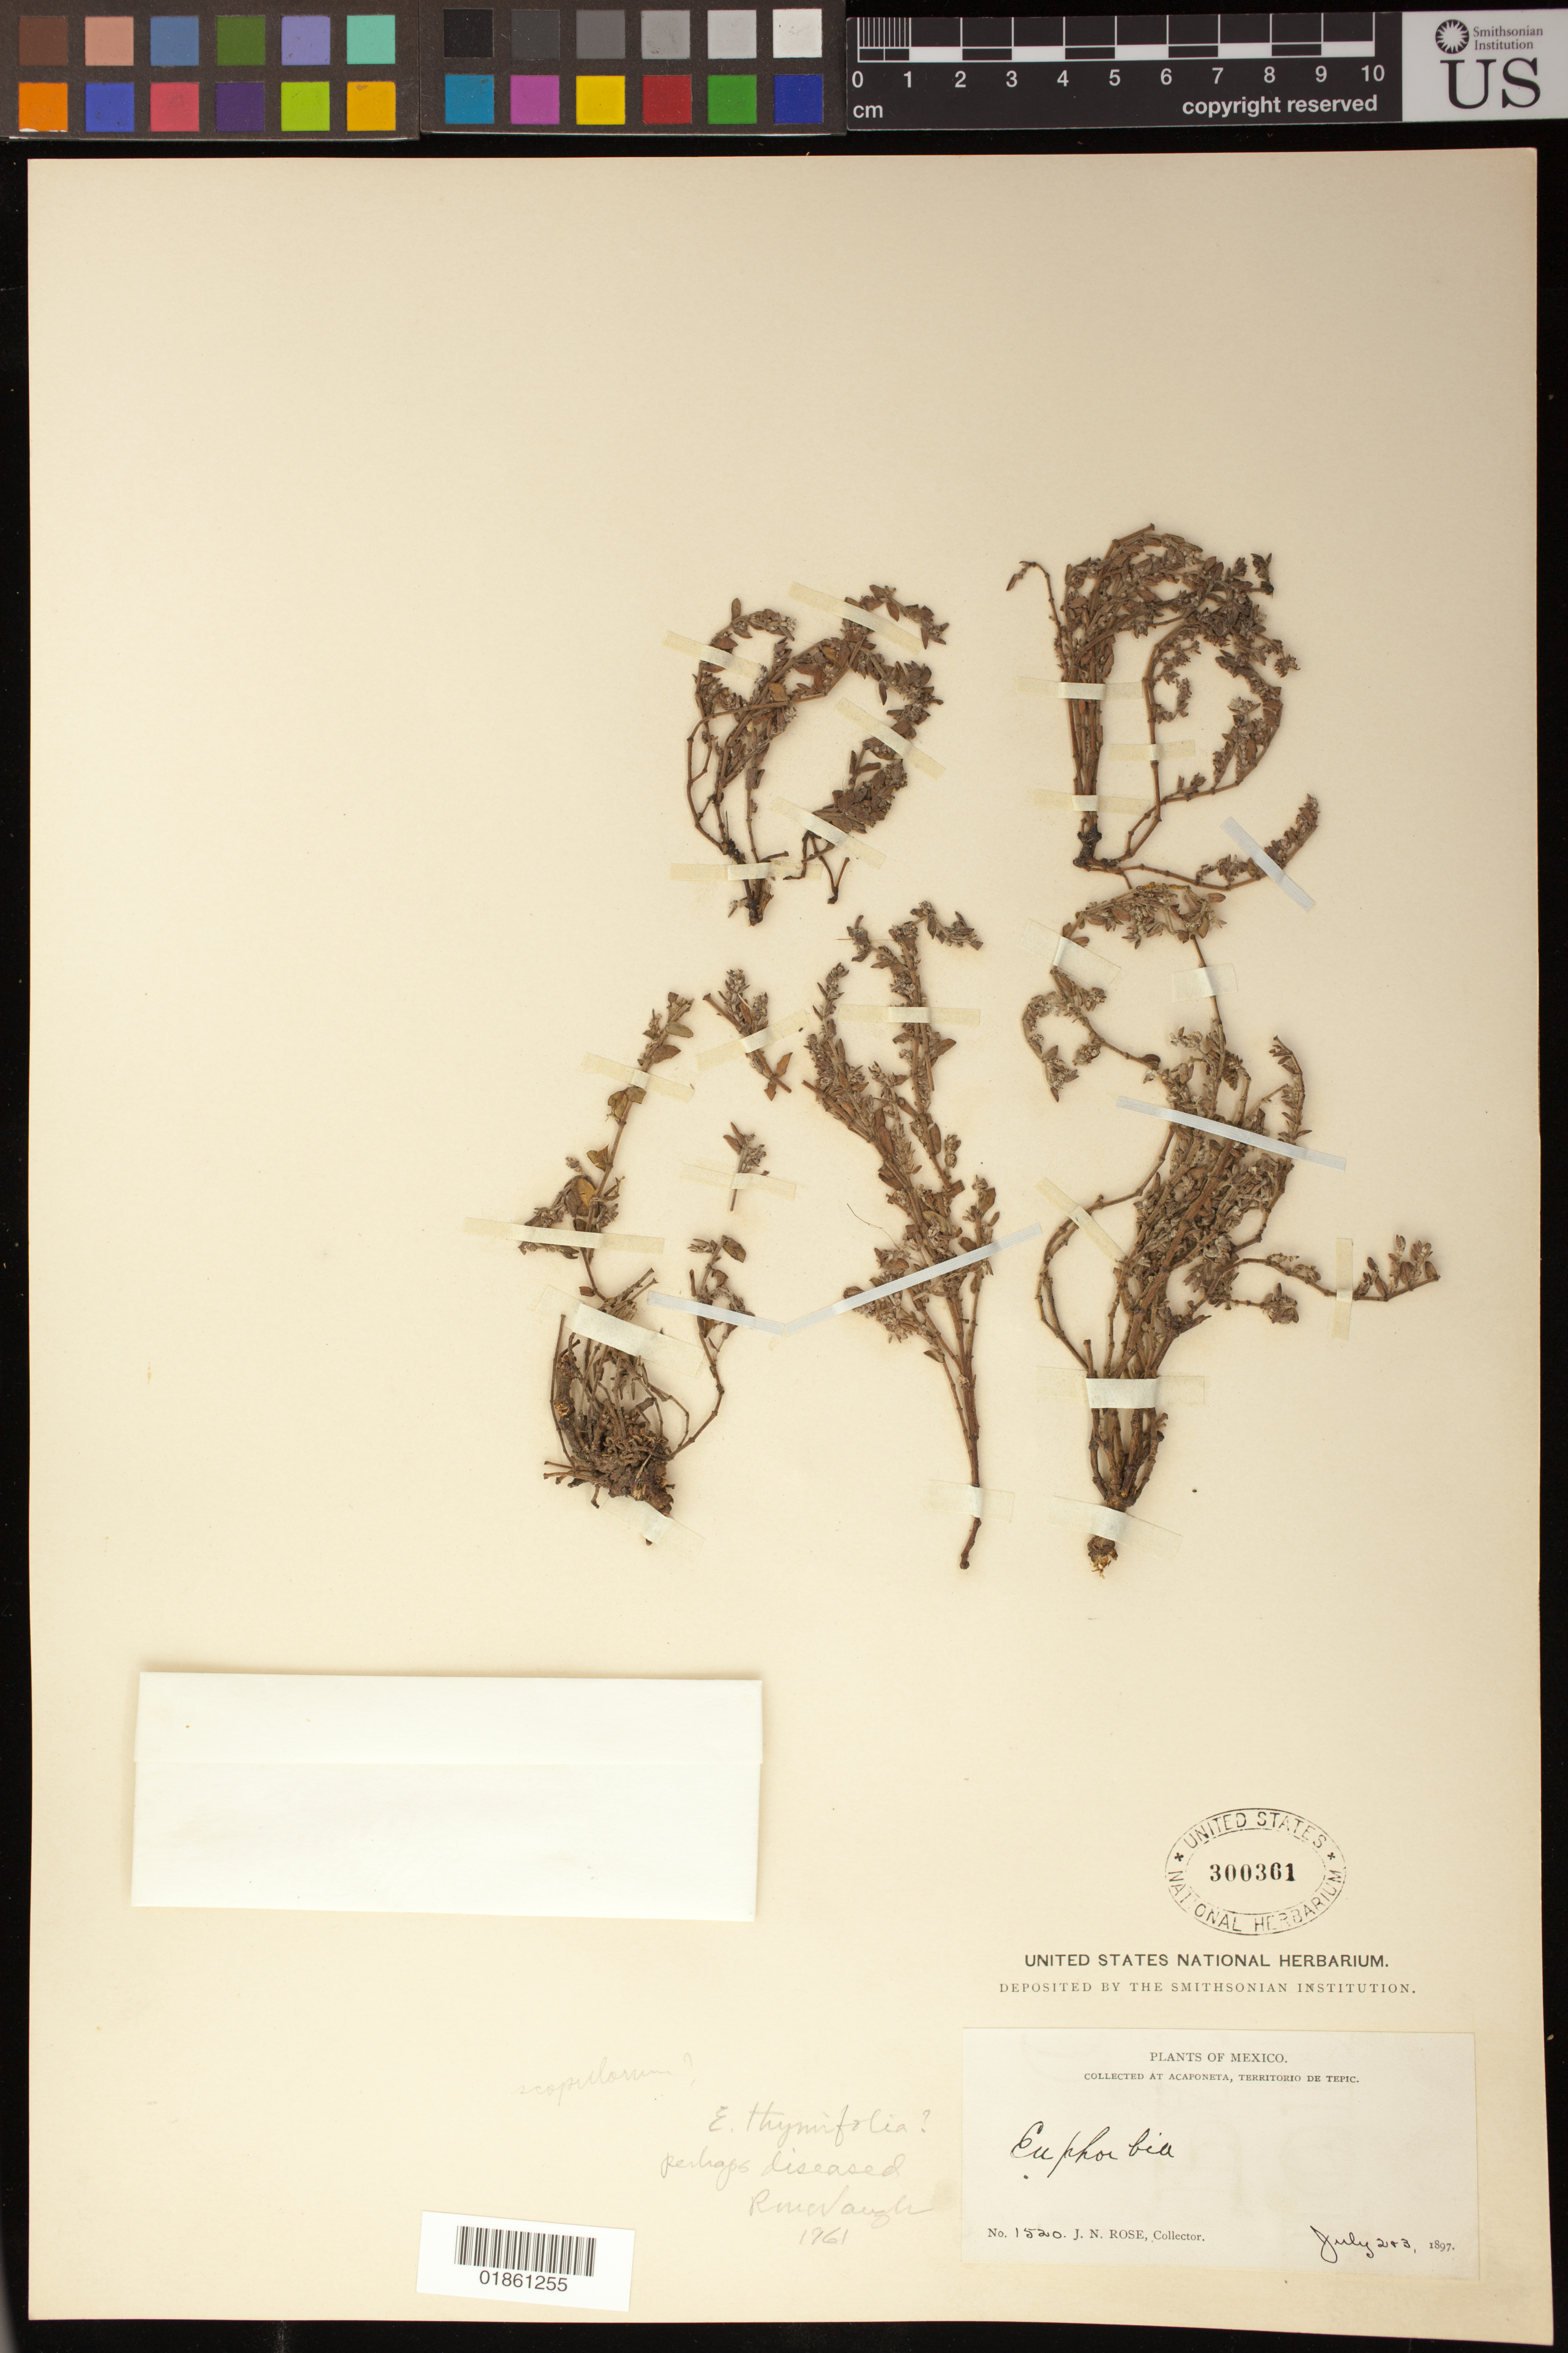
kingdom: Plantae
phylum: Tracheophyta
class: Magnoliopsida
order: Malpighiales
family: Euphorbiaceae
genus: Euphorbia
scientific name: Euphorbia sp.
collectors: J. N. Rose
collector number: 1520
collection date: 1897-07-02,1897-07-03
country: Mexico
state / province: Nayarit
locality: Collected at Acaponeta, Territorio de Tepic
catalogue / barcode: US 300361